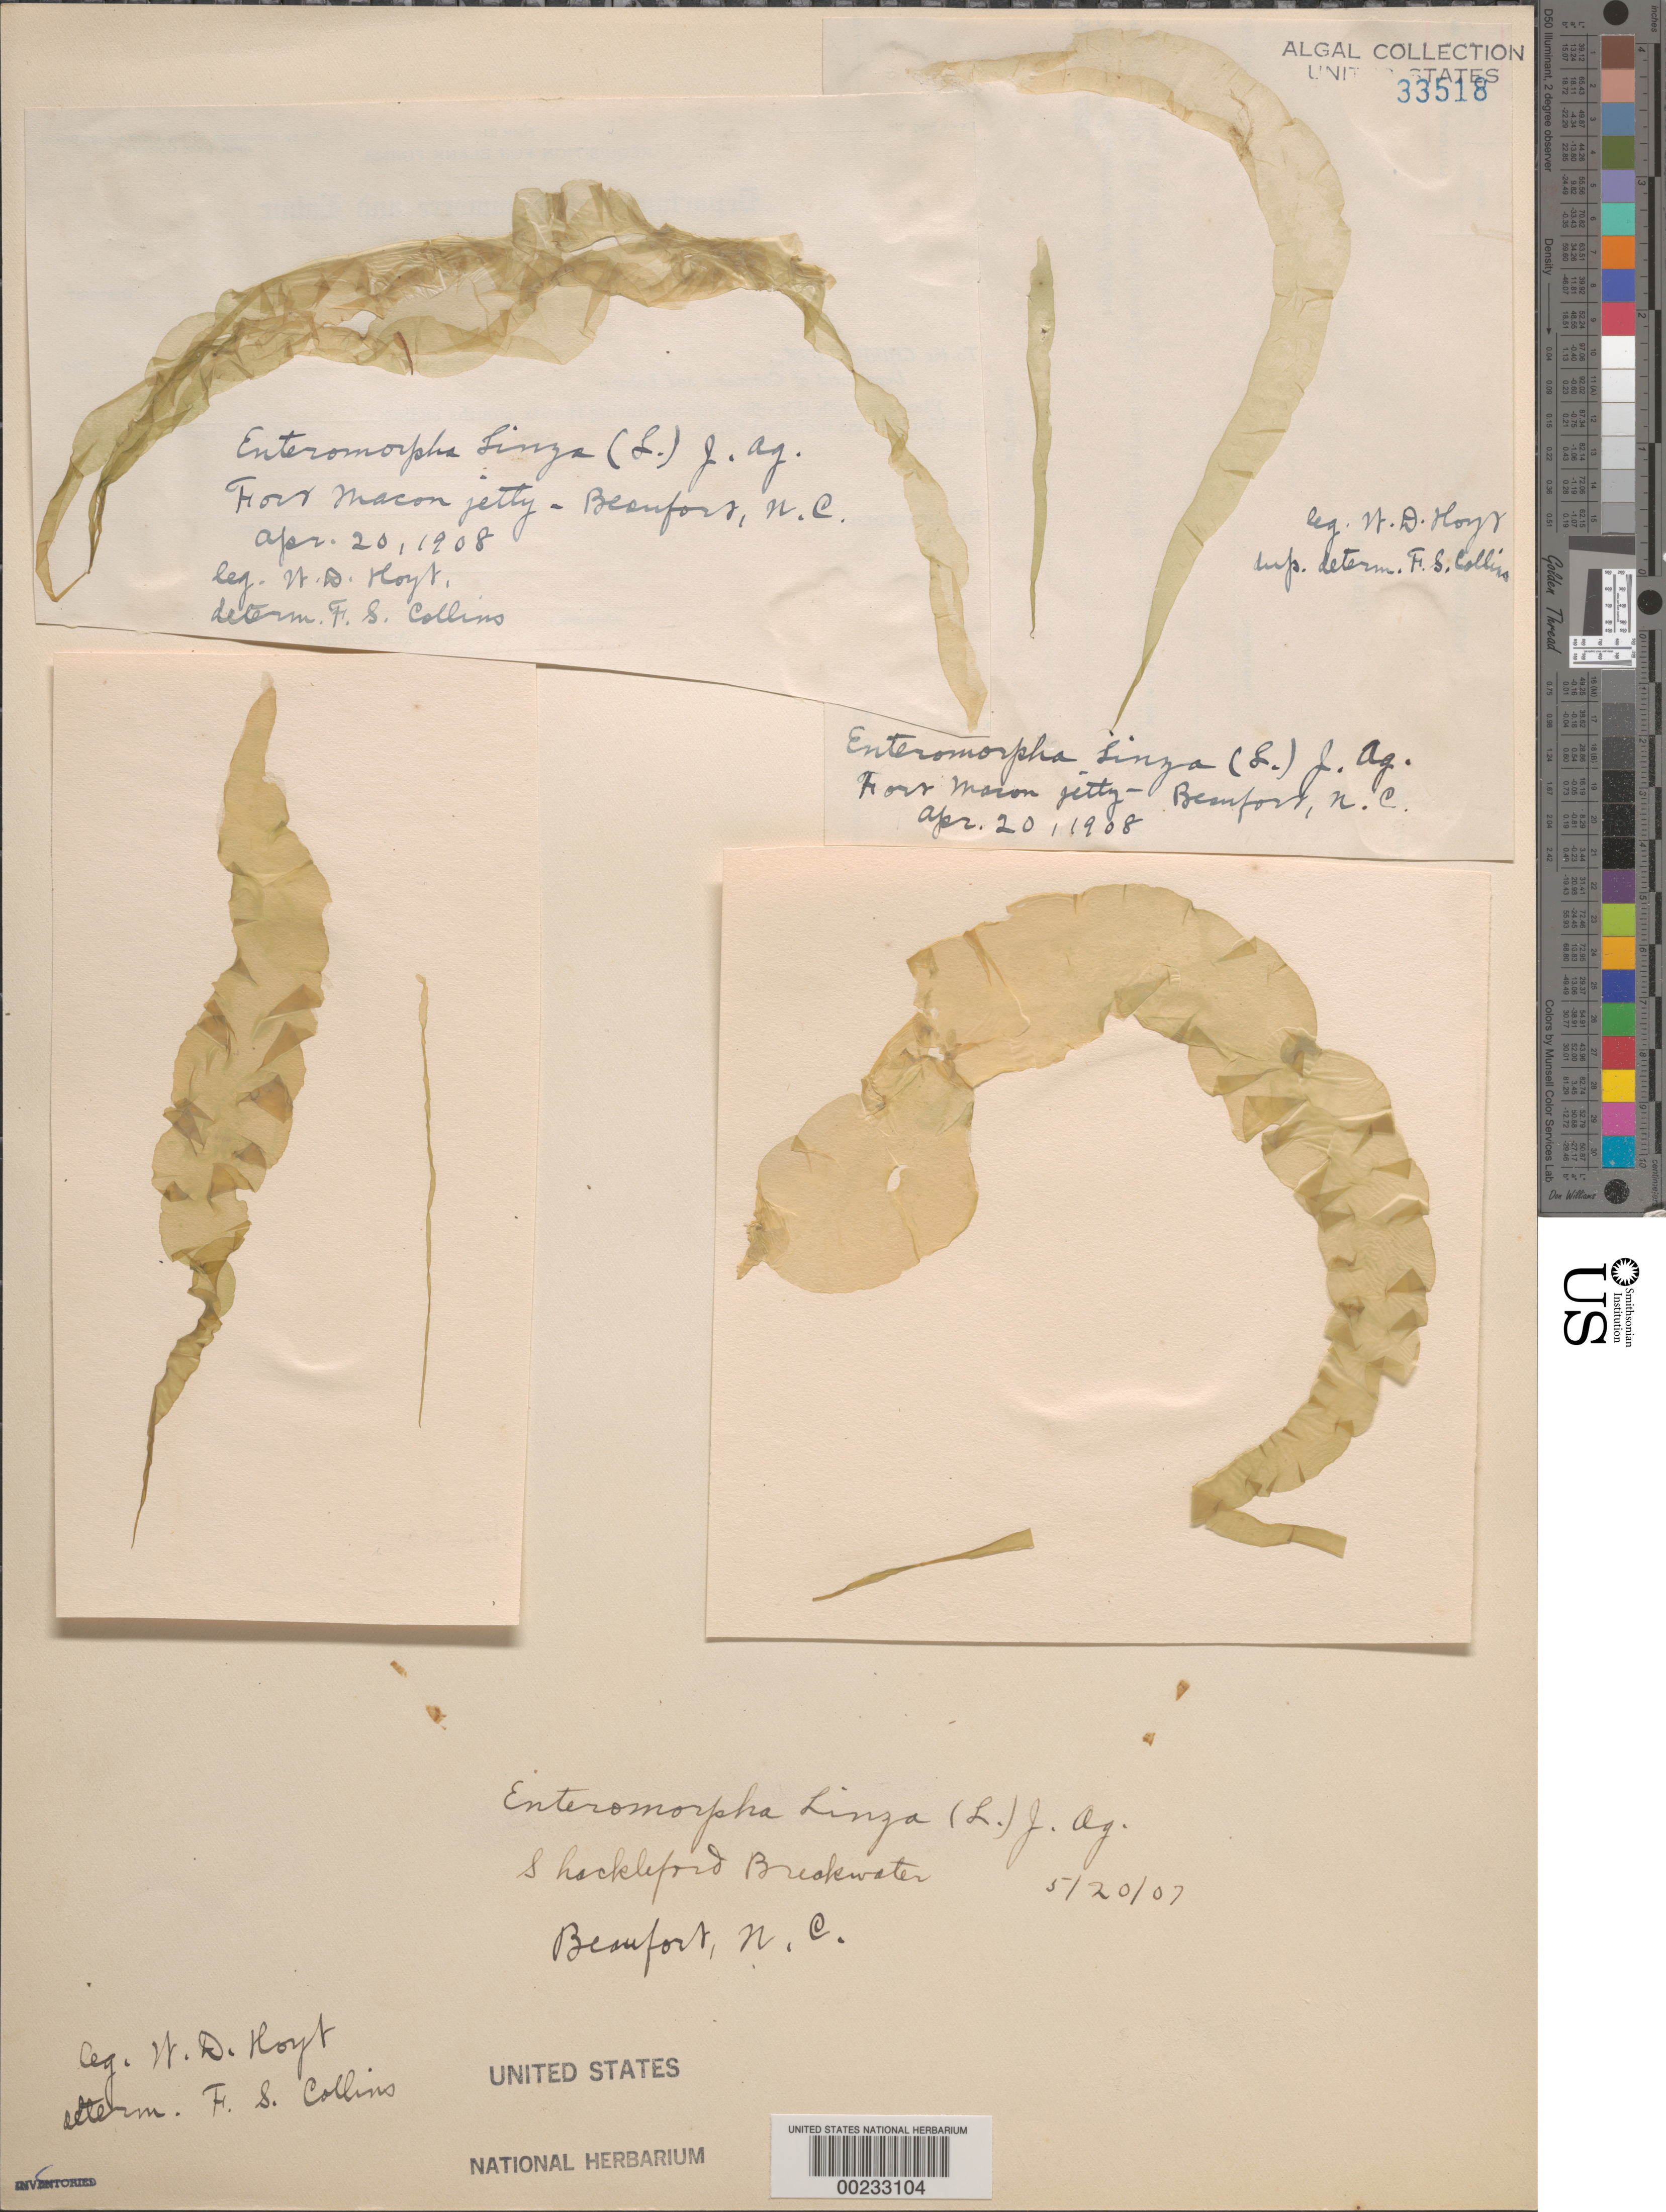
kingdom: Plantae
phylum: Chlorophyta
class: Ulvophyceae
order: Ulvales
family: Ulvaceae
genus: Ulva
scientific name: Ulva clathrata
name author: (Roth) C. Agardh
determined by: Algae name updating Project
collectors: W. D. Hoyt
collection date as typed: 20 May 1907 AND 20 Apr 1908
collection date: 1907-05-20,1908-04-20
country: United States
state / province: North Carolina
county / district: Carteret County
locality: Beaufort, Shackleford breakwater and Fort Macon Beach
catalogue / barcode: US 33518